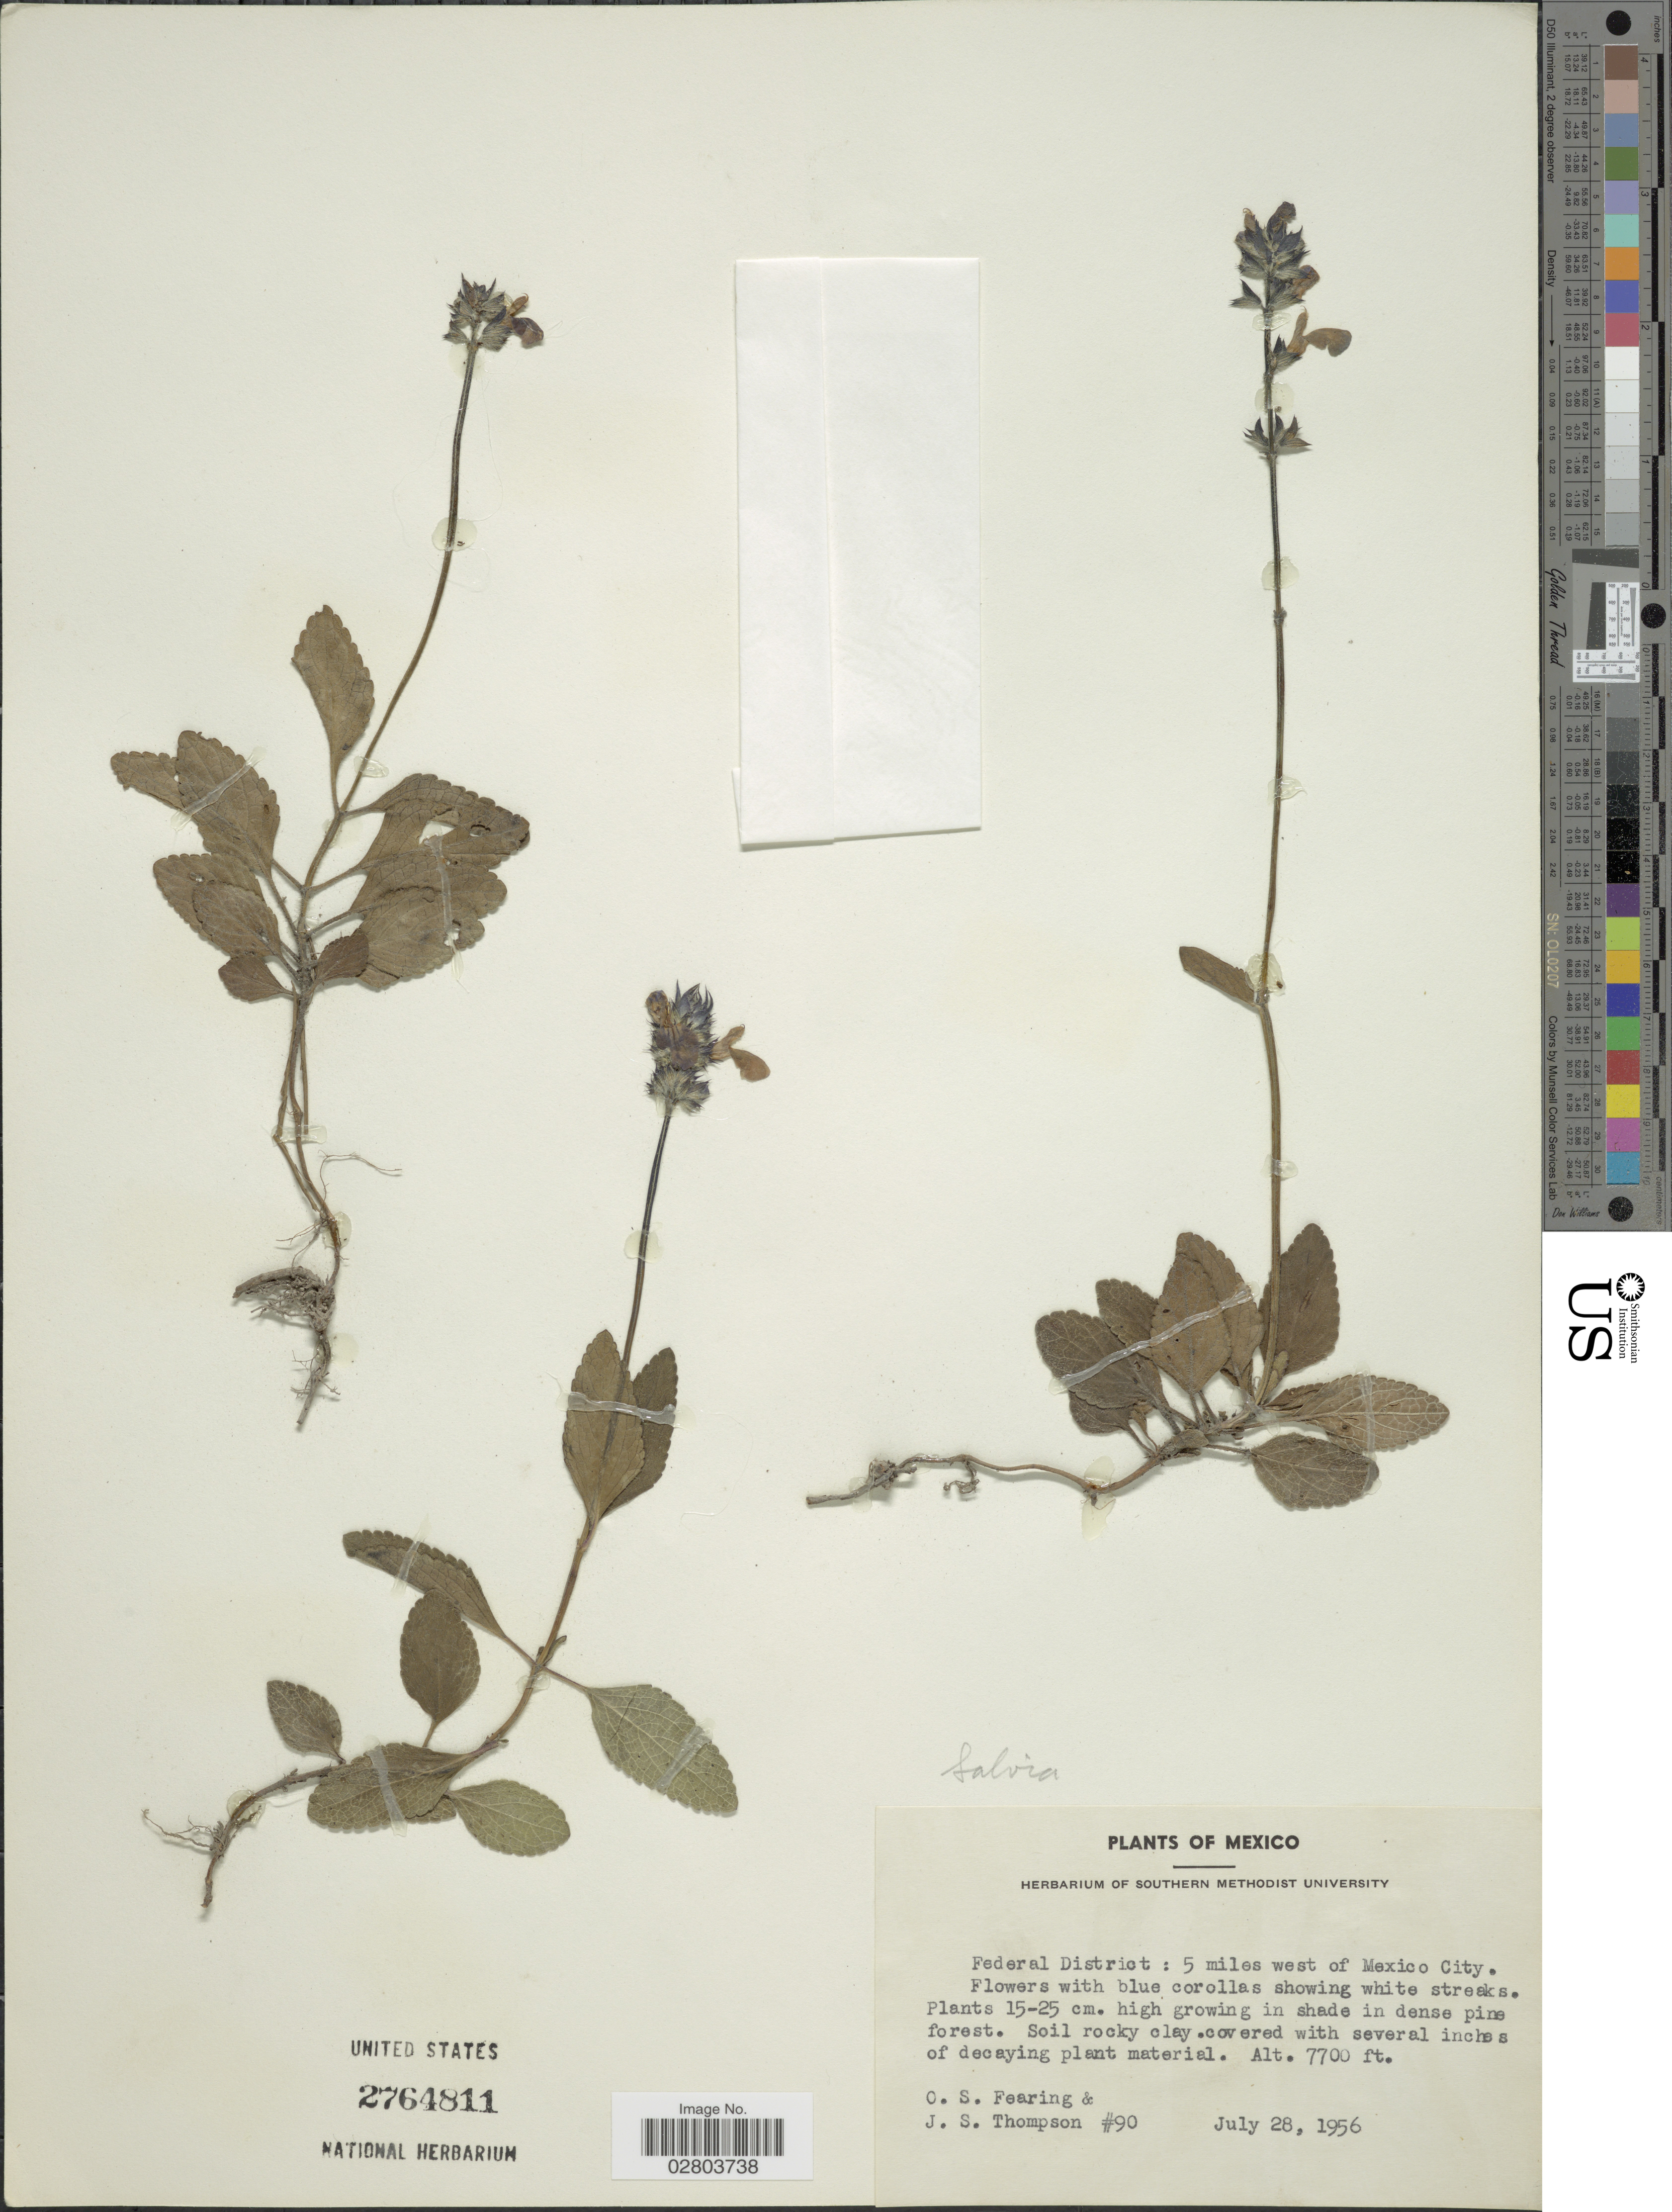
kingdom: Plantae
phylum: Tracheophyta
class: Magnoliopsida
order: Lamiales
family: Lamiaceae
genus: Salvia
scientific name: Salvia sp.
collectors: O. S. Fearing & J. S. Thompson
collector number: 90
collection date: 1956-07-28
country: Mexico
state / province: Distrito Federal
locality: Federal District: 5 miles west of Mexico City.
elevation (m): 2347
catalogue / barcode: US 2764811